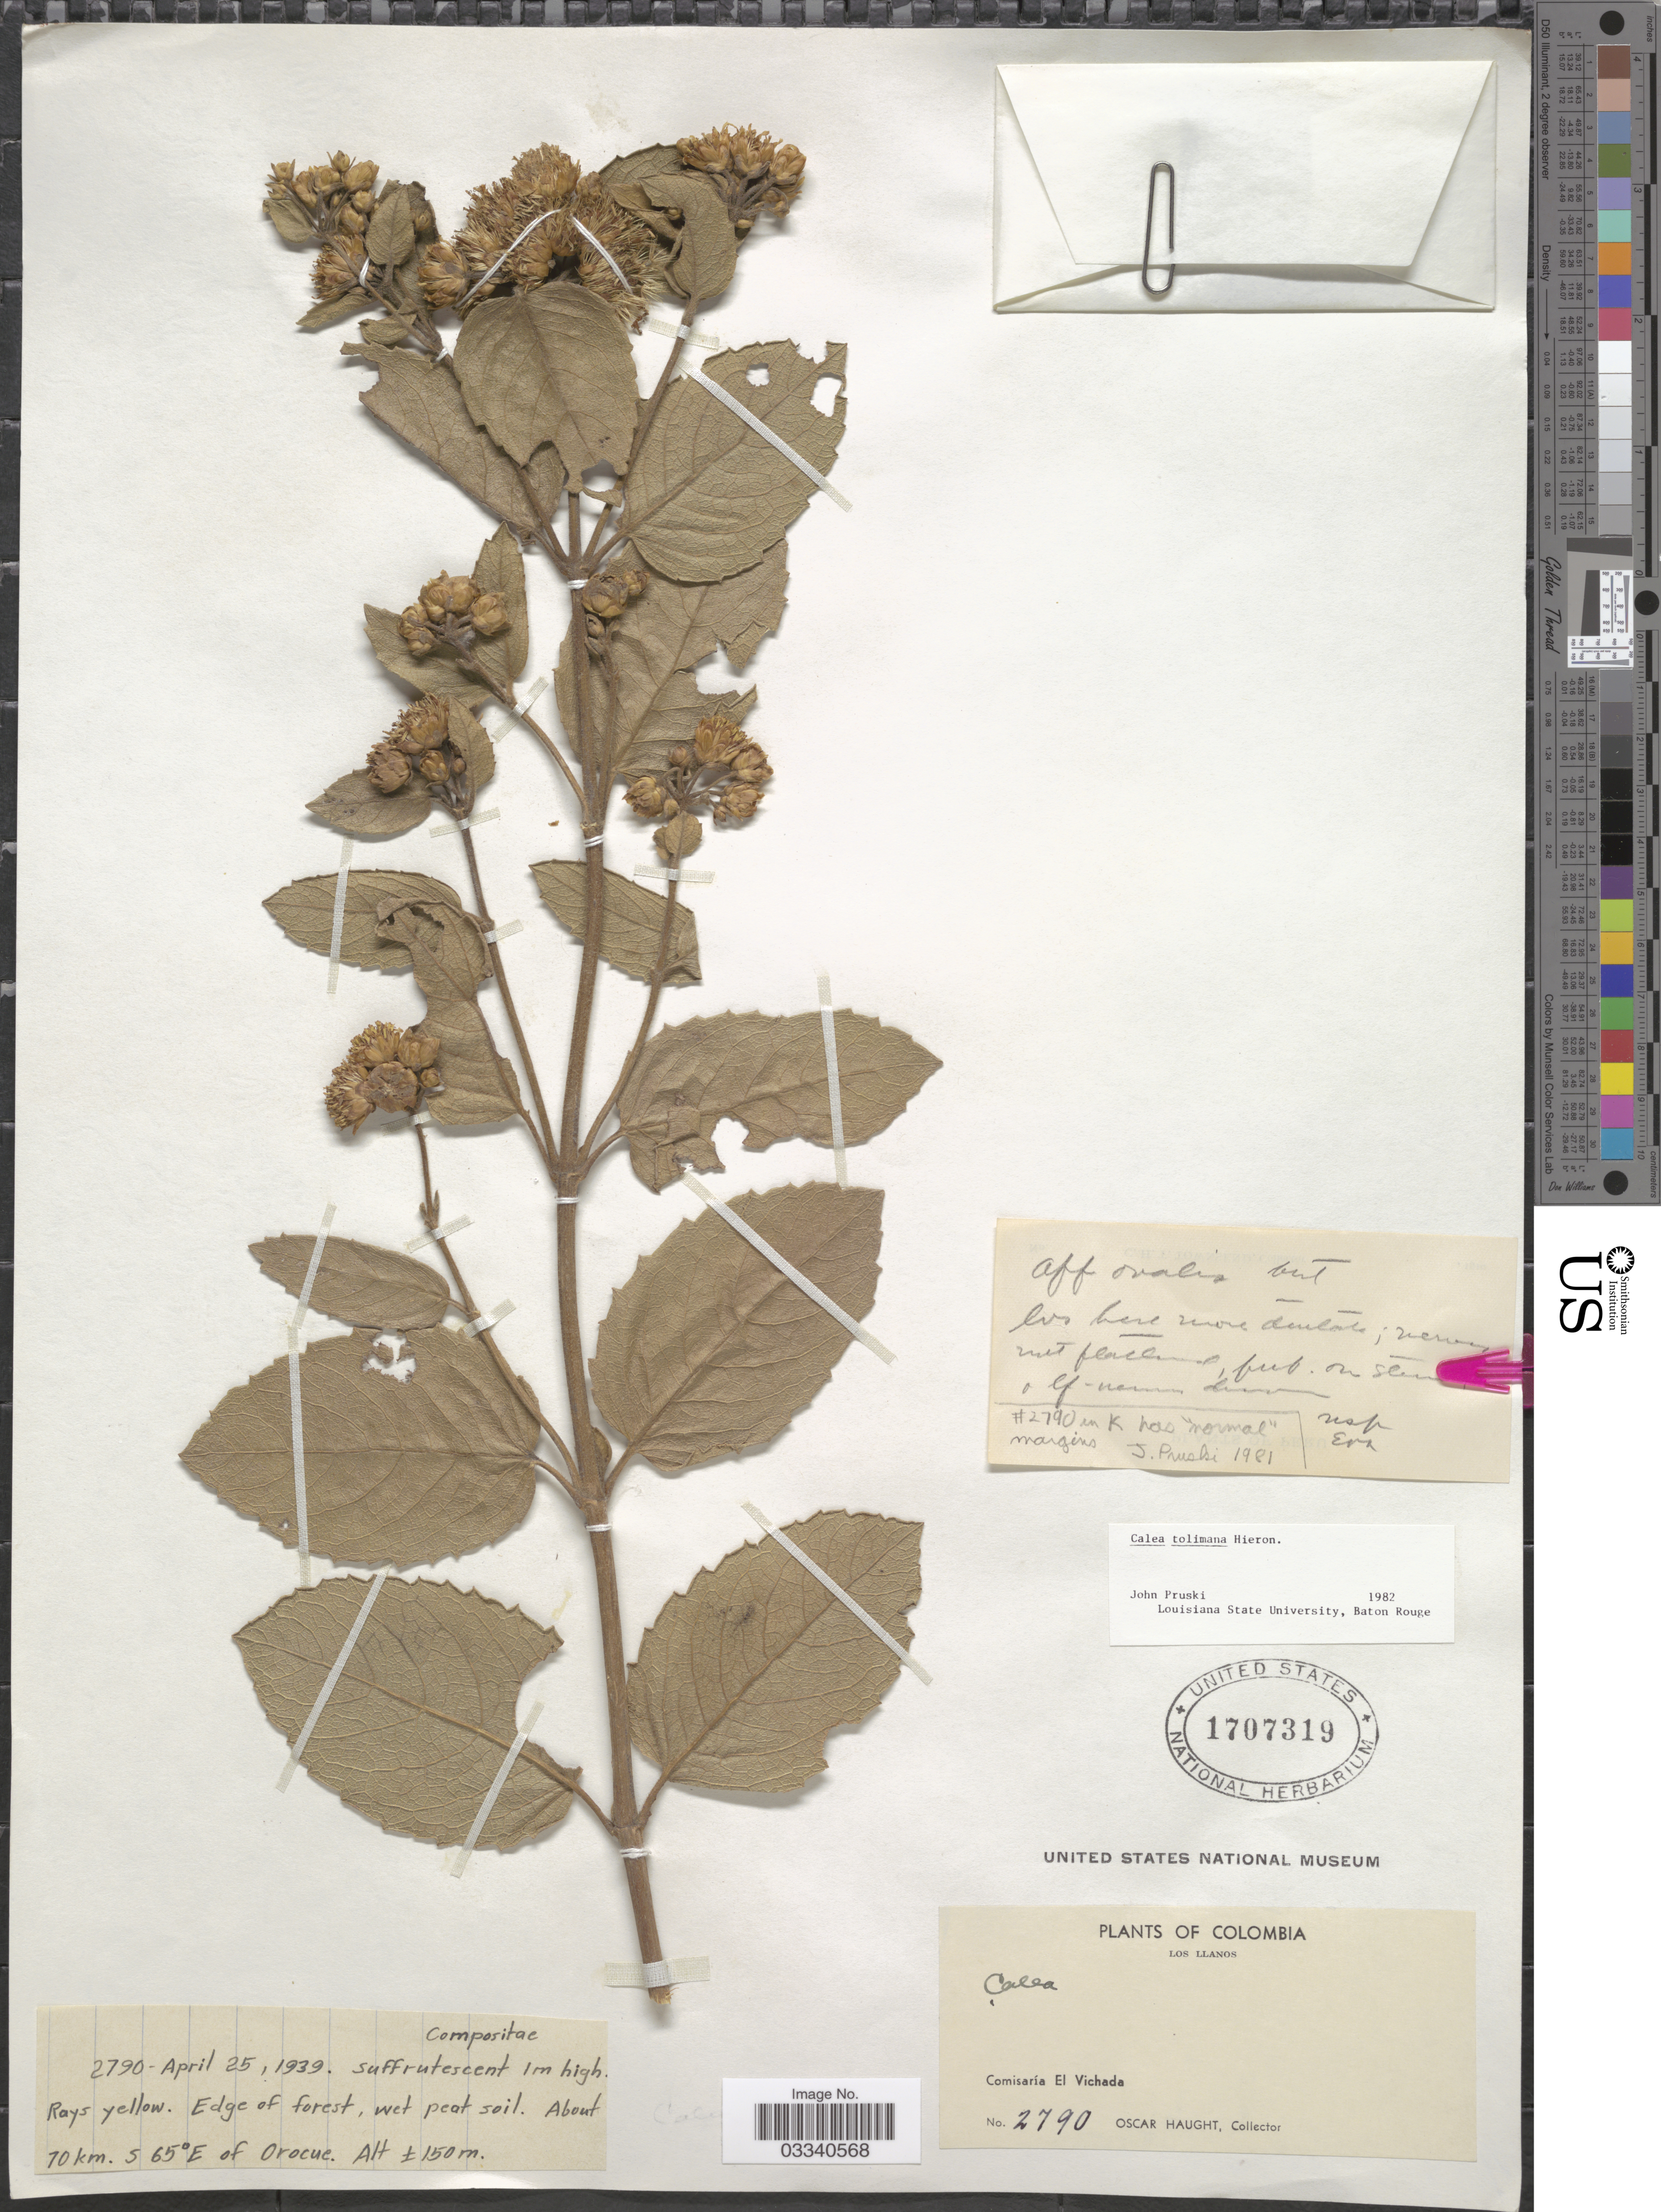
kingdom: Plantae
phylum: Tracheophyta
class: Magnoliopsida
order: Asterales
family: Asteraceae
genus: Calea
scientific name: Calea tolimana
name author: Hieron.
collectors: O. Haught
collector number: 2790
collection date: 1939-04-25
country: Colombia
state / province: Vichada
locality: Los Llanos. Comisaría El Vichada. About 70 km. S 65° E of Orocue.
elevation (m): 150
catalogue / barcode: US 1707319